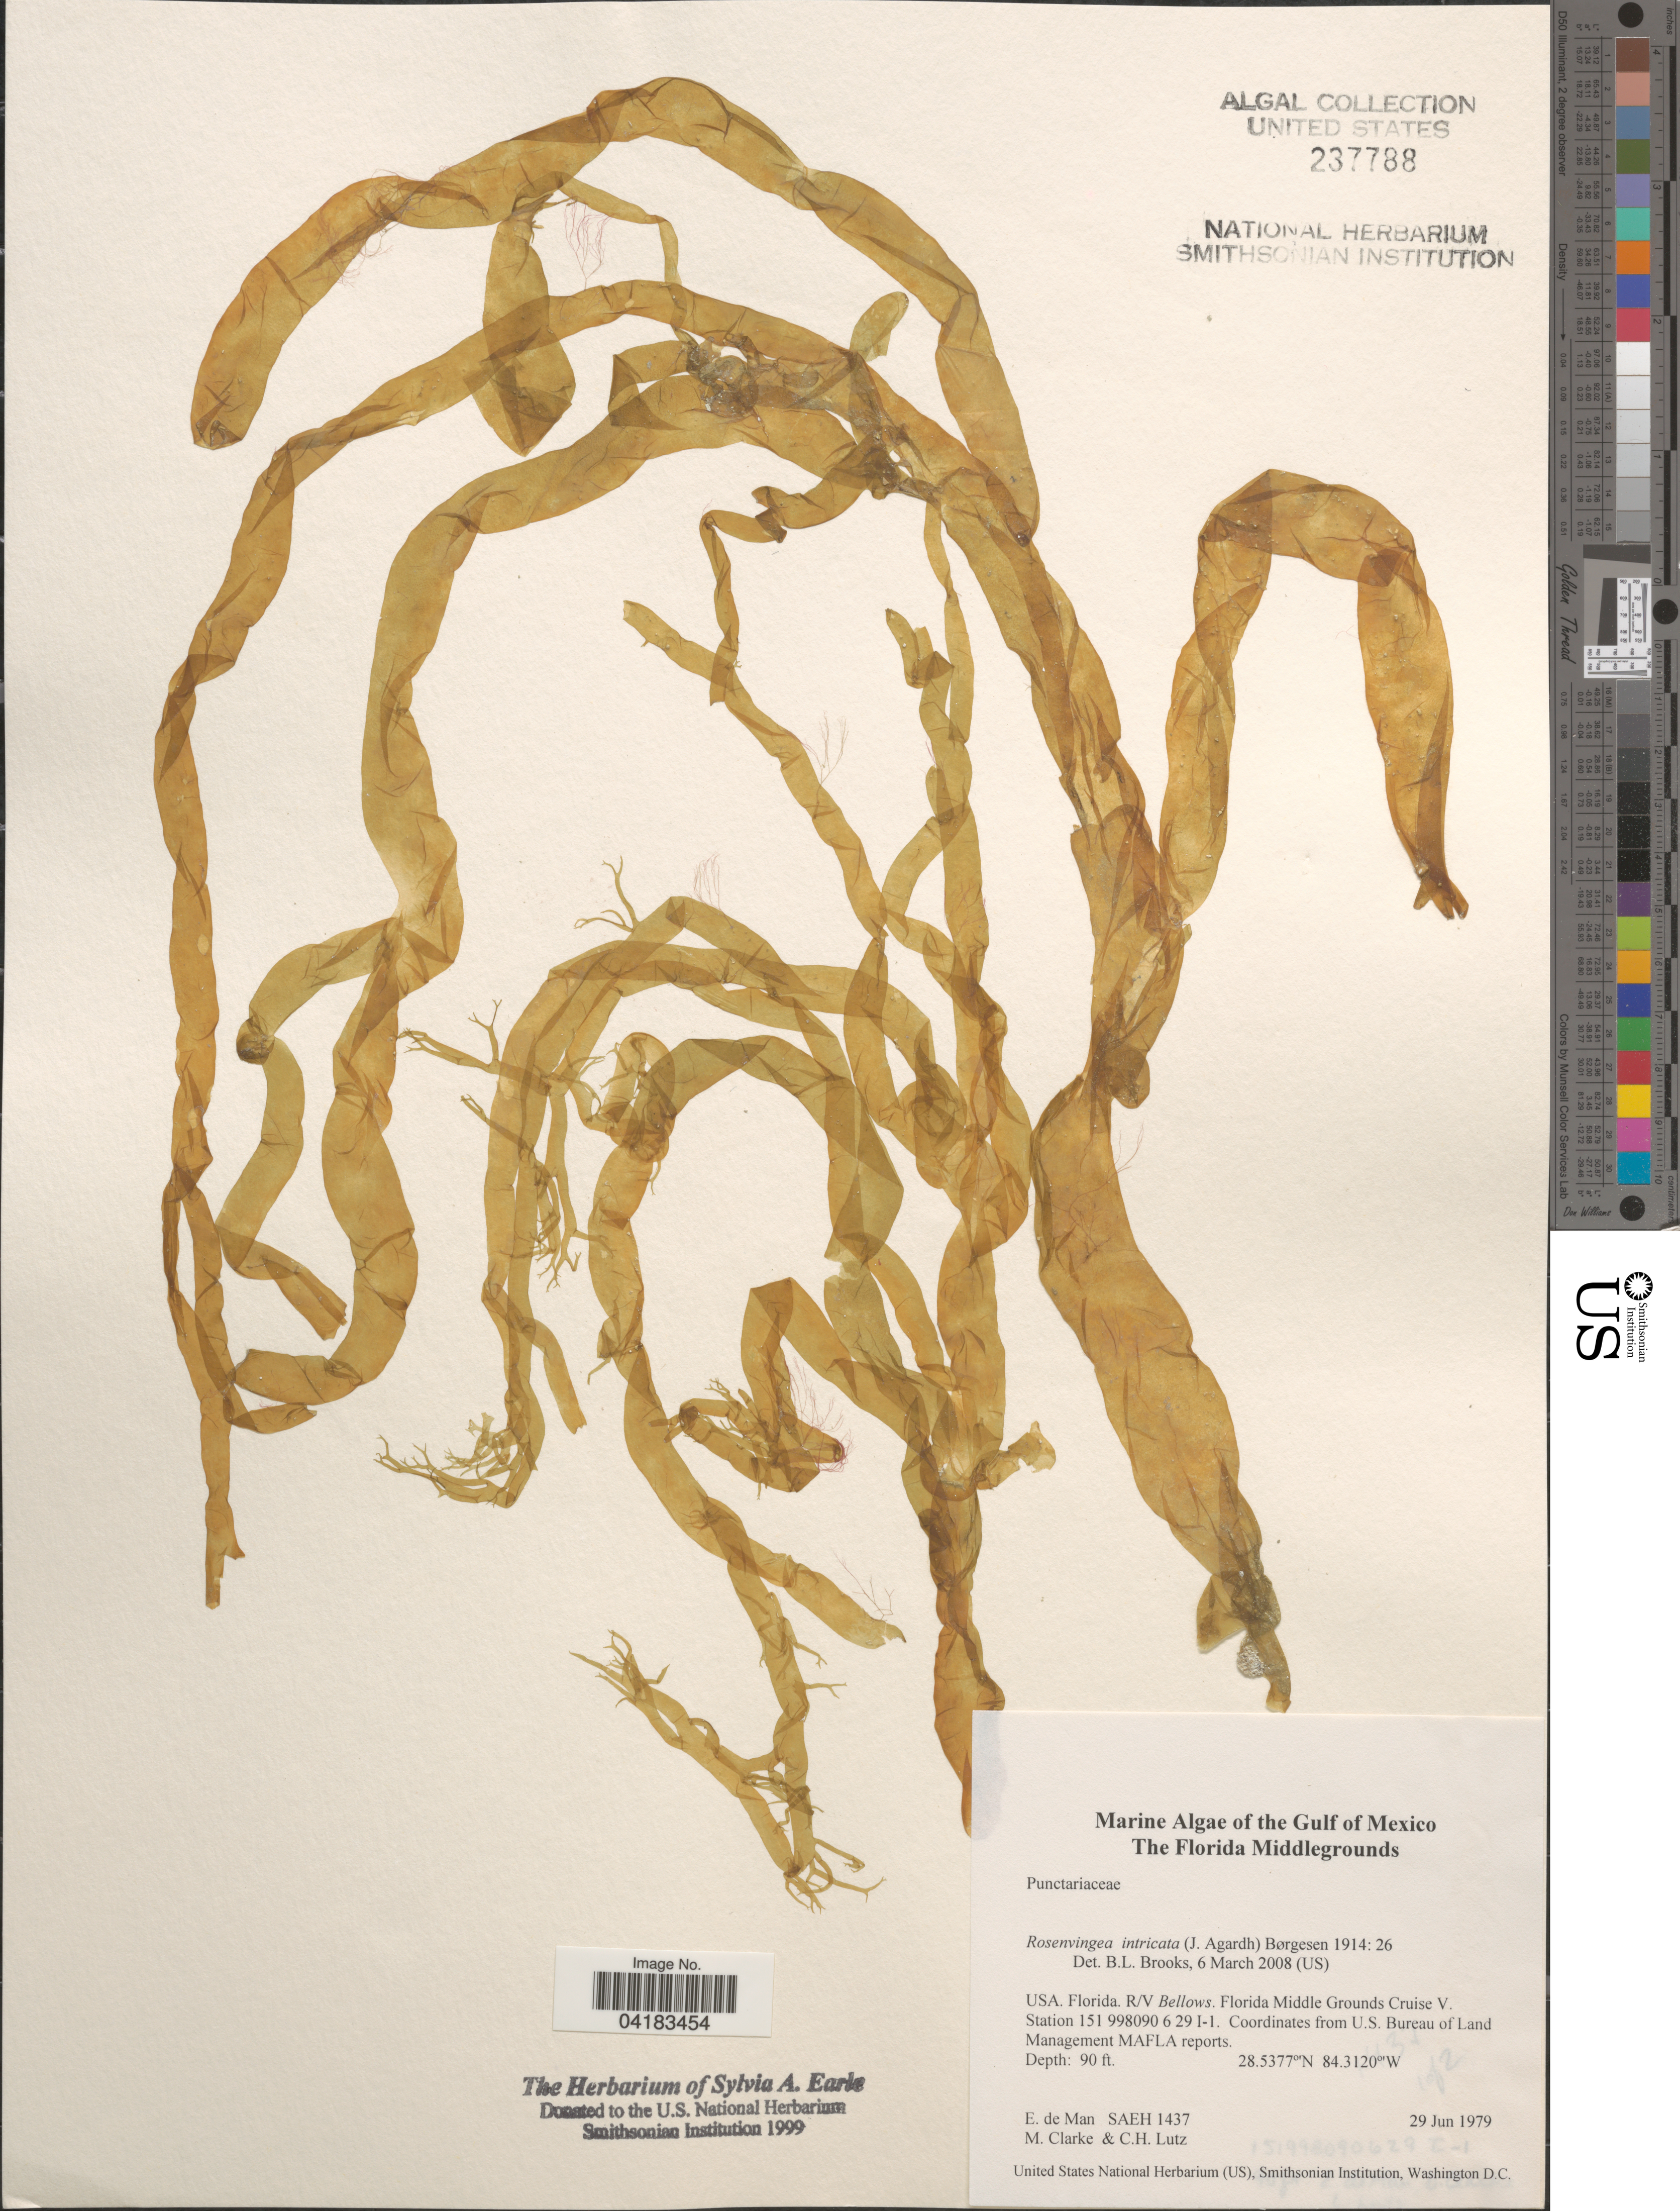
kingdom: Chromista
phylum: Ochrophyta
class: Phaeophyceae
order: Scytosiphonales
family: Scytosiphonaceae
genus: Rosenvingea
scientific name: Rosenvingea endiviifolia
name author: (Martius) M.J. Wynne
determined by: Algae name updating Project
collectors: E. de Man, M. Clarke & C. Lutz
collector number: SAEH1437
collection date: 1979-06-29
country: United States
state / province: Florida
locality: The Gulf of Mexico. The Florida Middlegrounds. R/V Bellows. Florida Middle Grounds Cruise V. Station 151 998090 6 29 I-1.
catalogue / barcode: US 237788